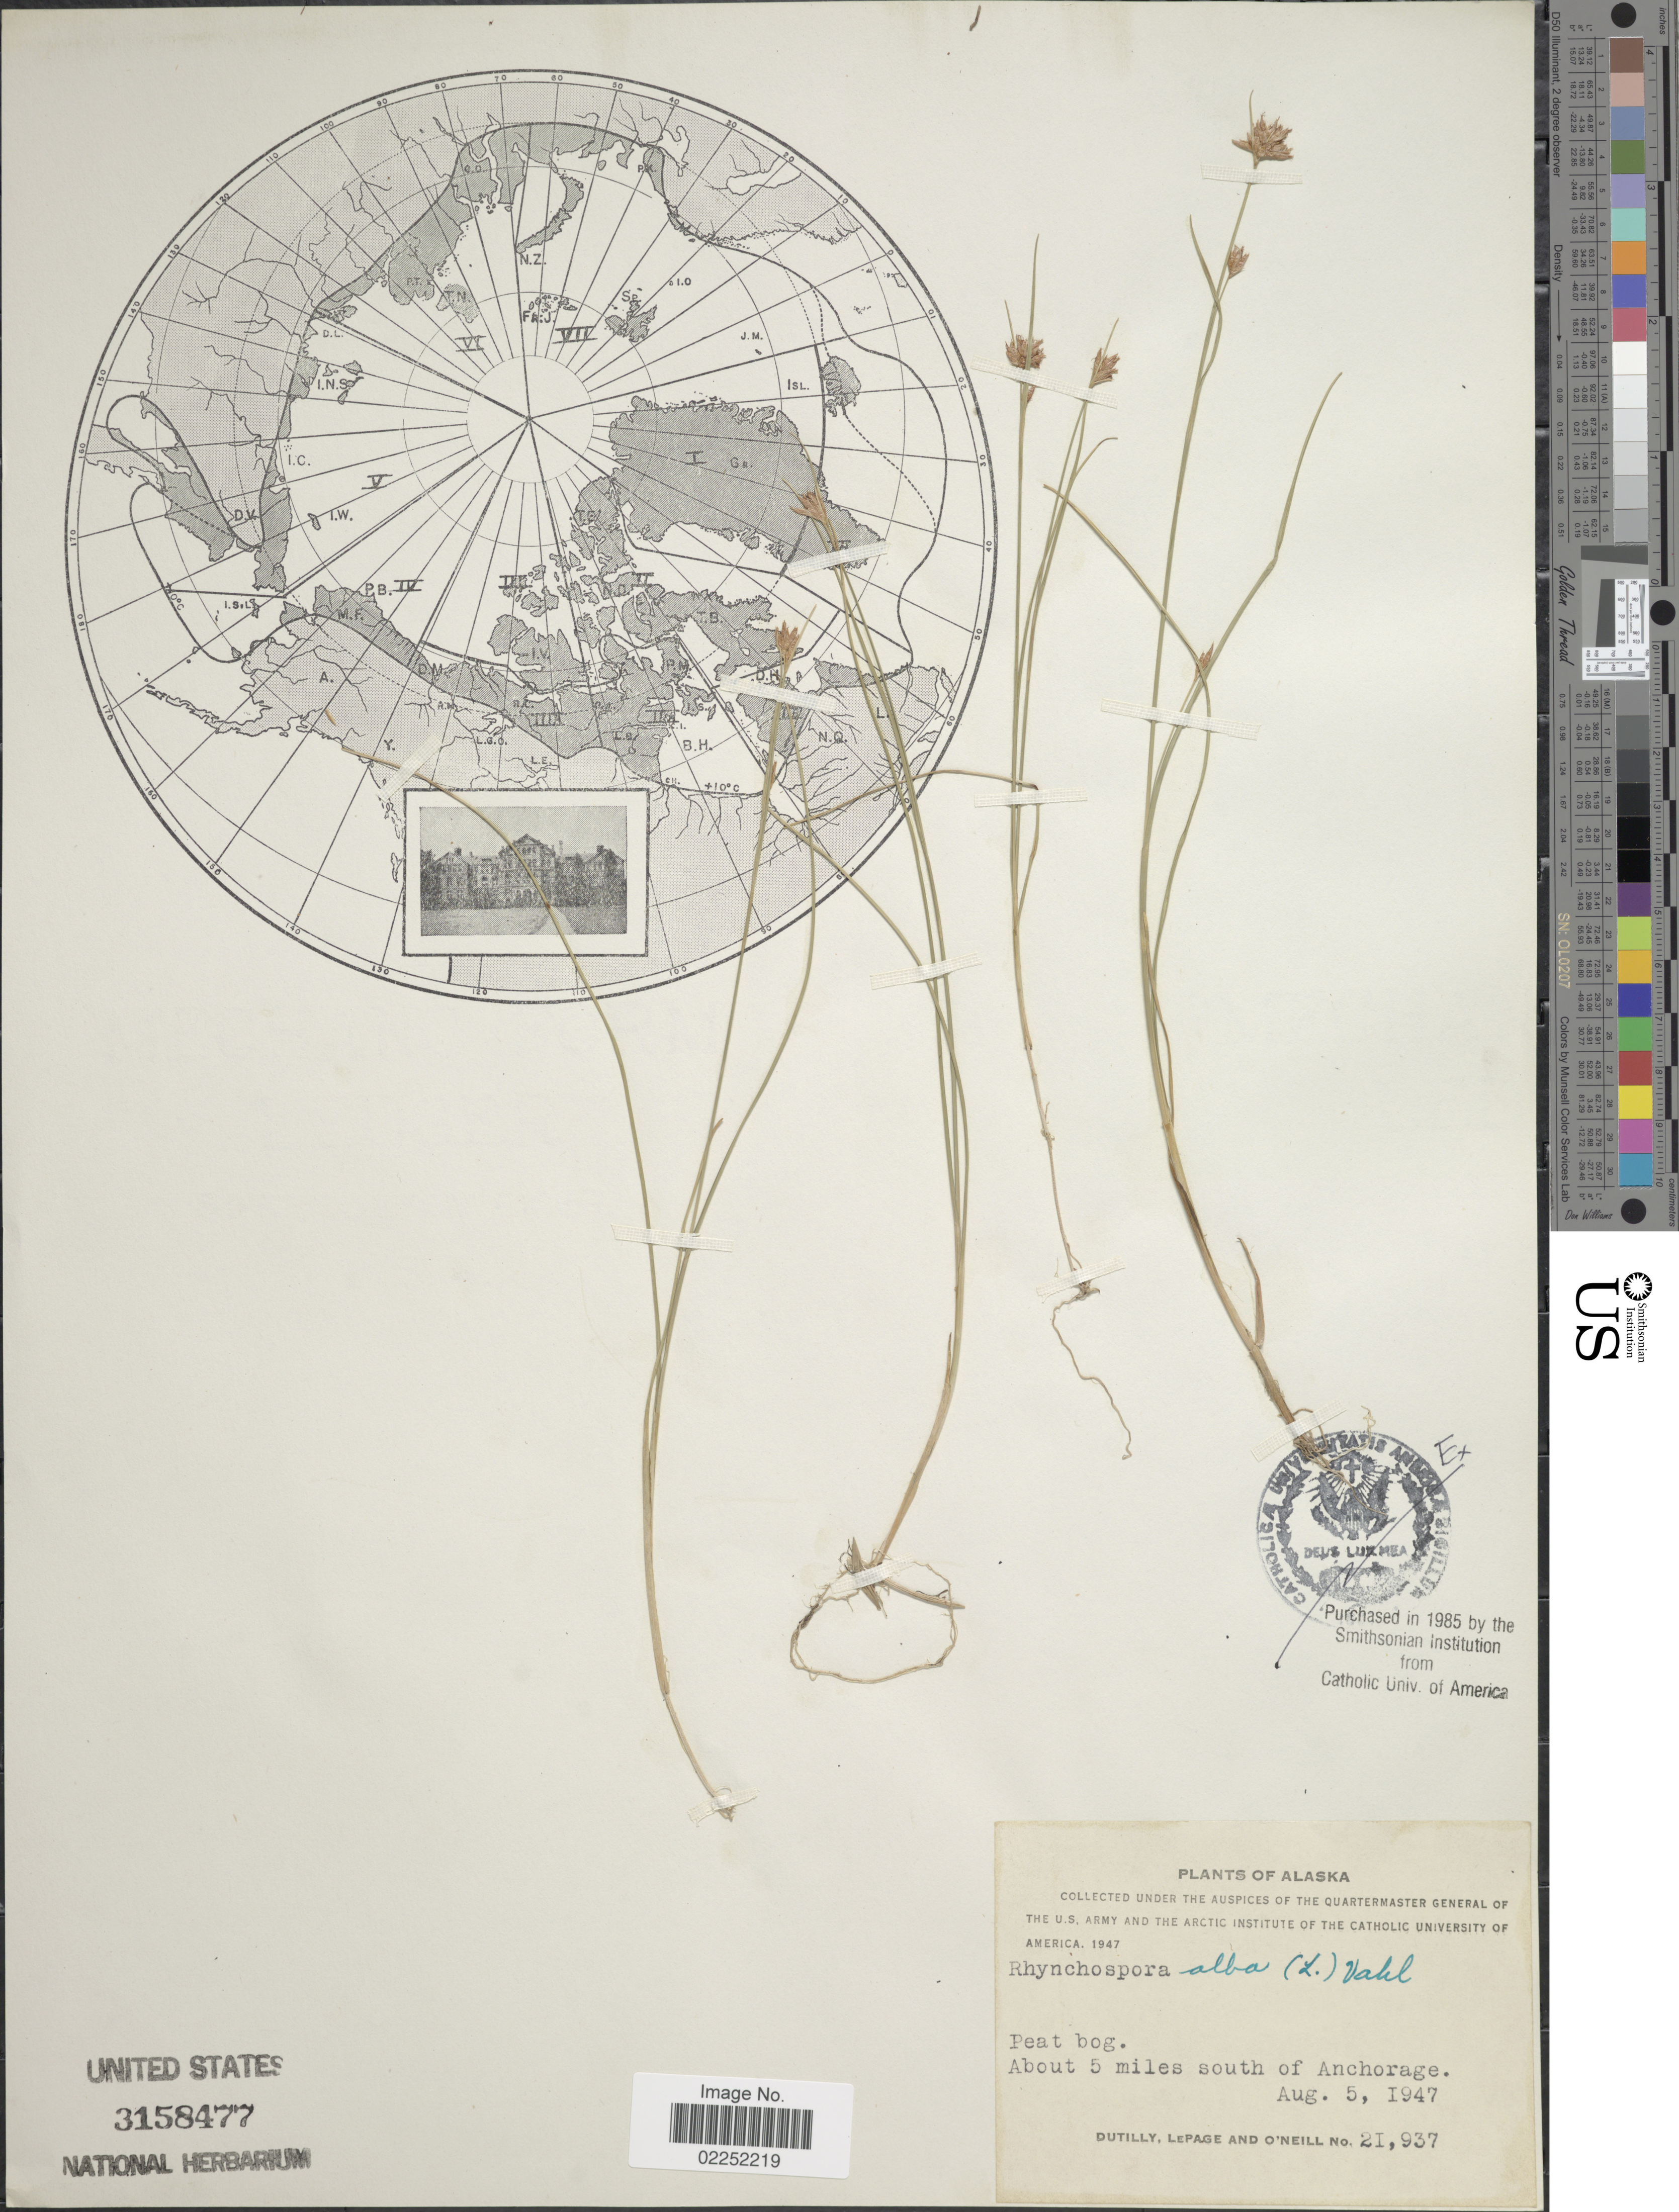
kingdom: Plantae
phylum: Tracheophyta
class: Liliopsida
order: Poales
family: Cyperaceae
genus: Rhynchospora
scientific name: Rhynchospora alba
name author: (L.) Vahl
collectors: -. Dutilly, -. LePage & -. O'Neill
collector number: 21937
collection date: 1947-08-05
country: United States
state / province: Alaska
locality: Peat bog. About 5 miles south of Anchorage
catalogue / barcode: US 3158477